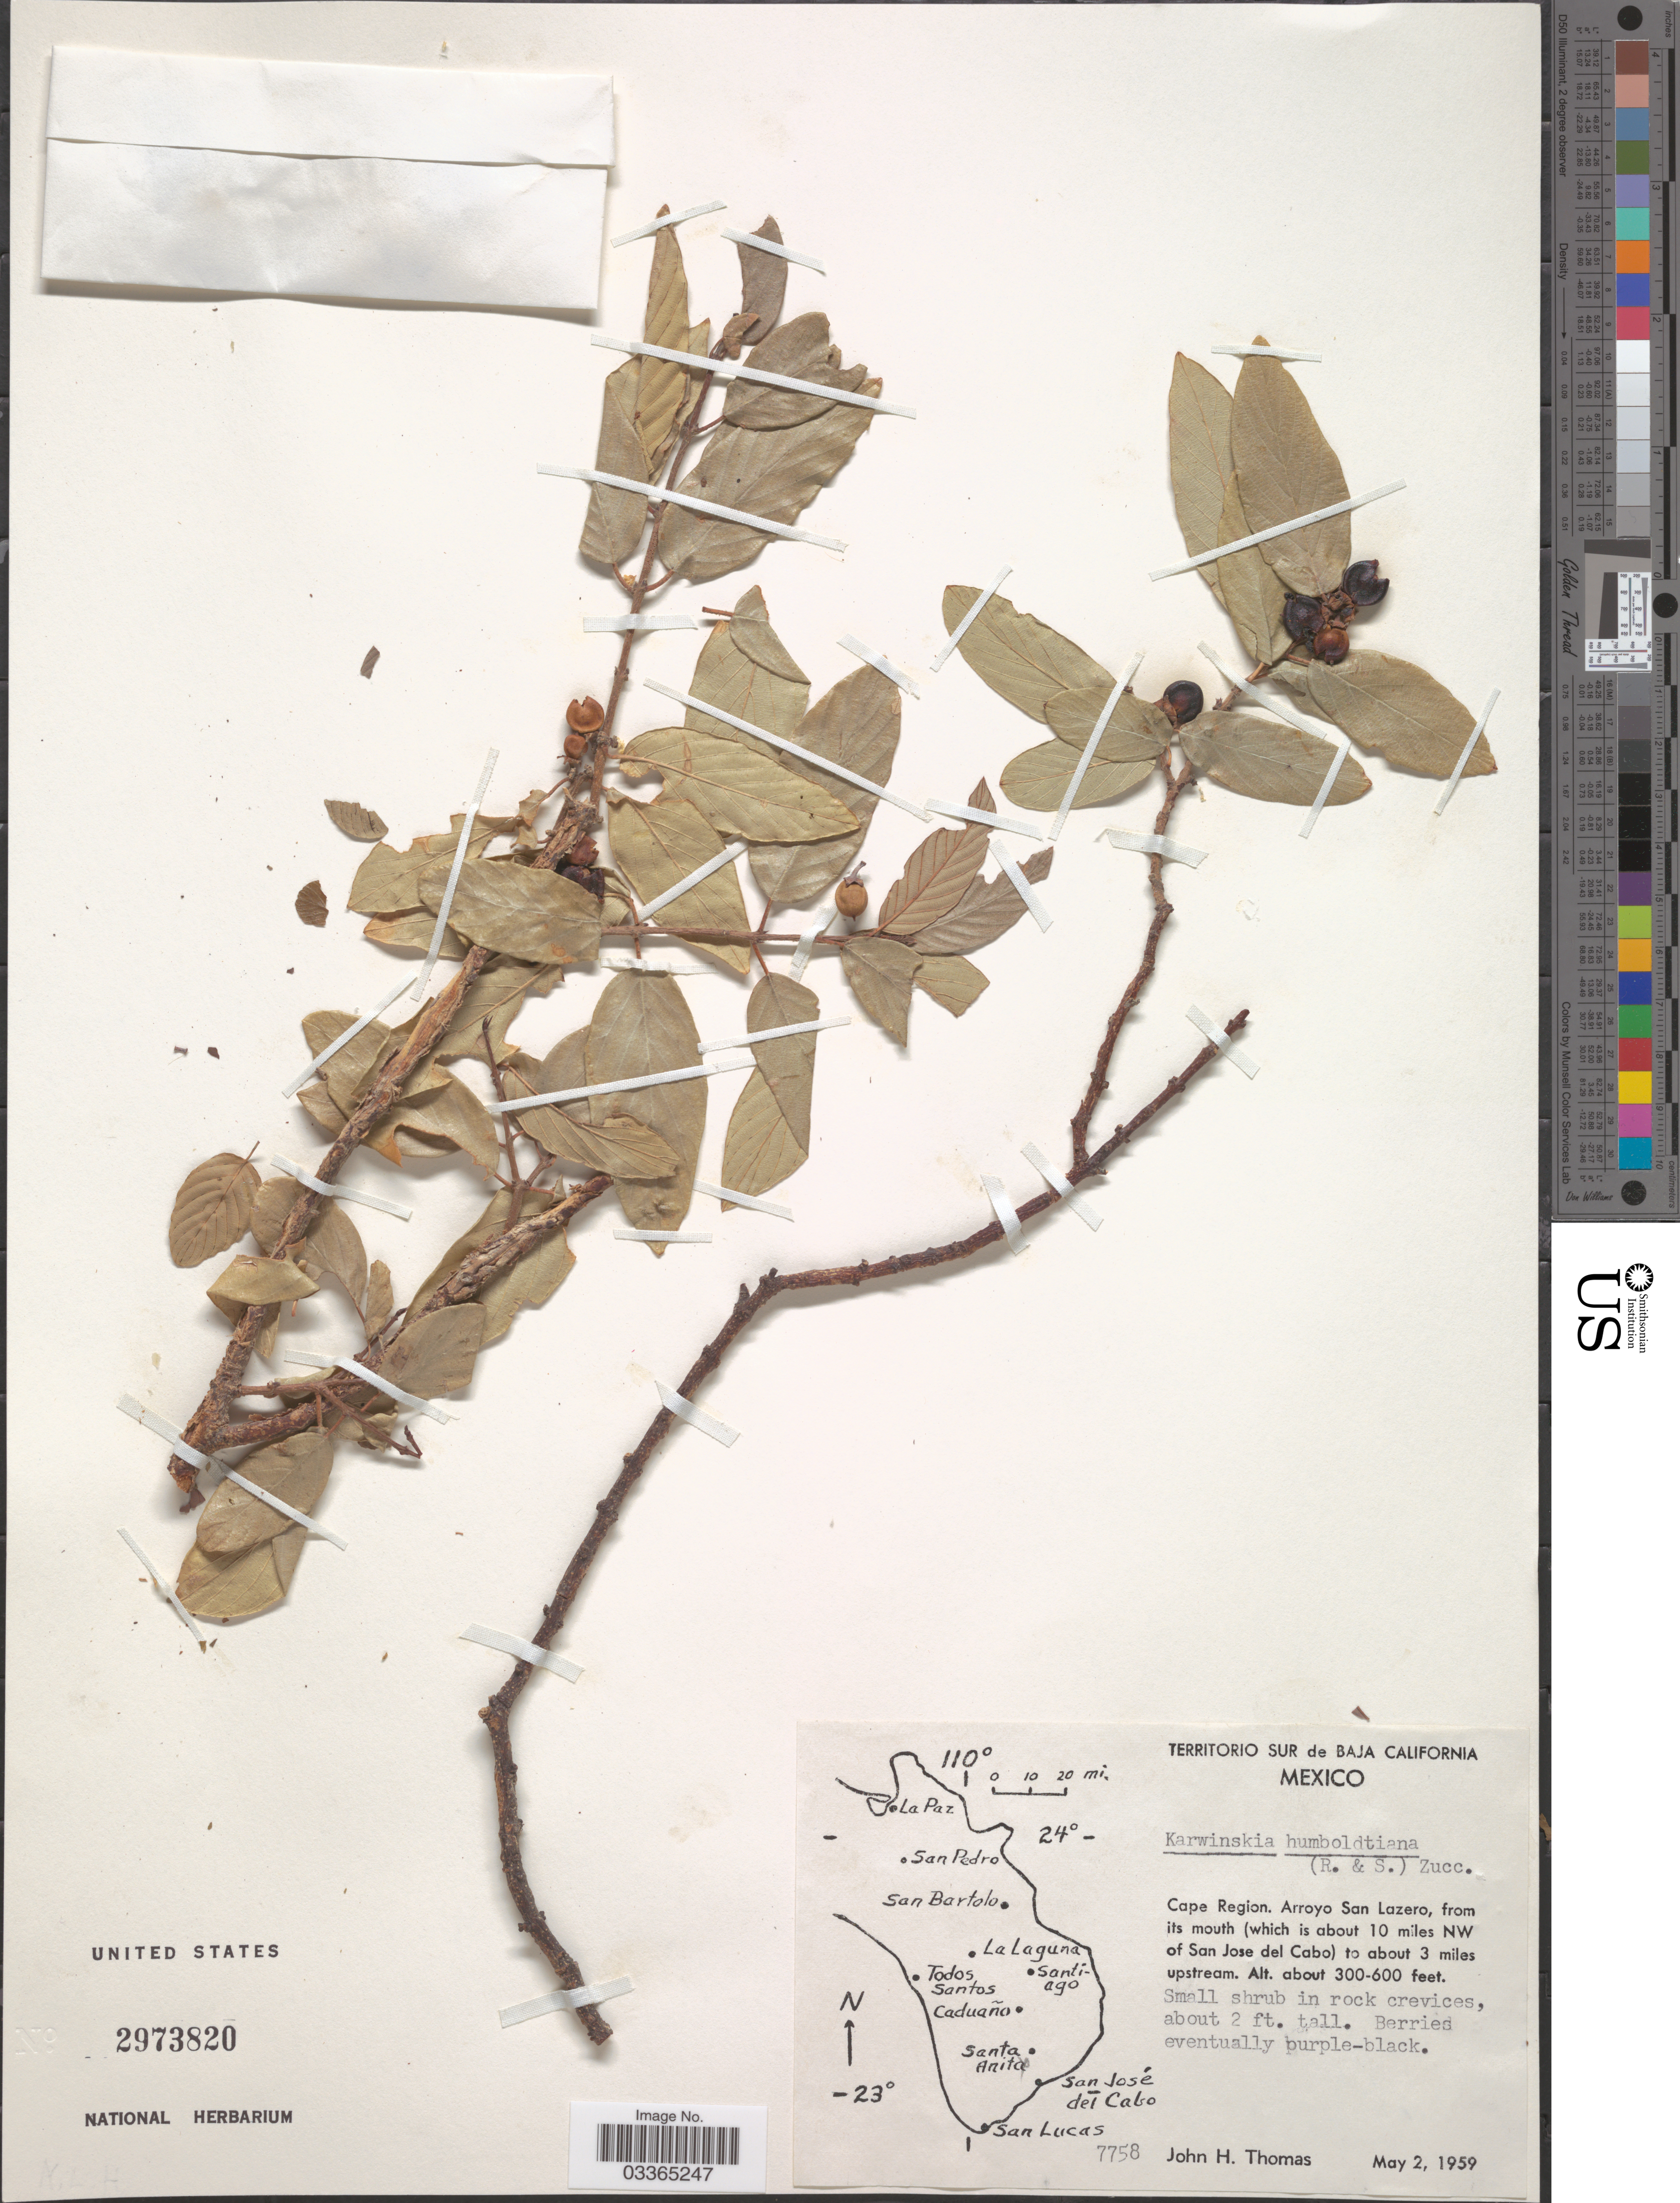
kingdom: Plantae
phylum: Tracheophyta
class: Magnoliopsida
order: Rosales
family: Rhamnaceae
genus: Karwinskia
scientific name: Karwinskia humboldtiana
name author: (Schult.) Zucc.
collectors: J. H. Thomas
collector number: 7758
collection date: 1959-05-02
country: Mexico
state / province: Baja California Sur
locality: Cape Region. Arroyo San Lazero, from its mouth (which is about 10 miles NW of San Jose del Cabo) to about 3 miles upstream.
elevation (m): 91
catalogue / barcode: US 2973820